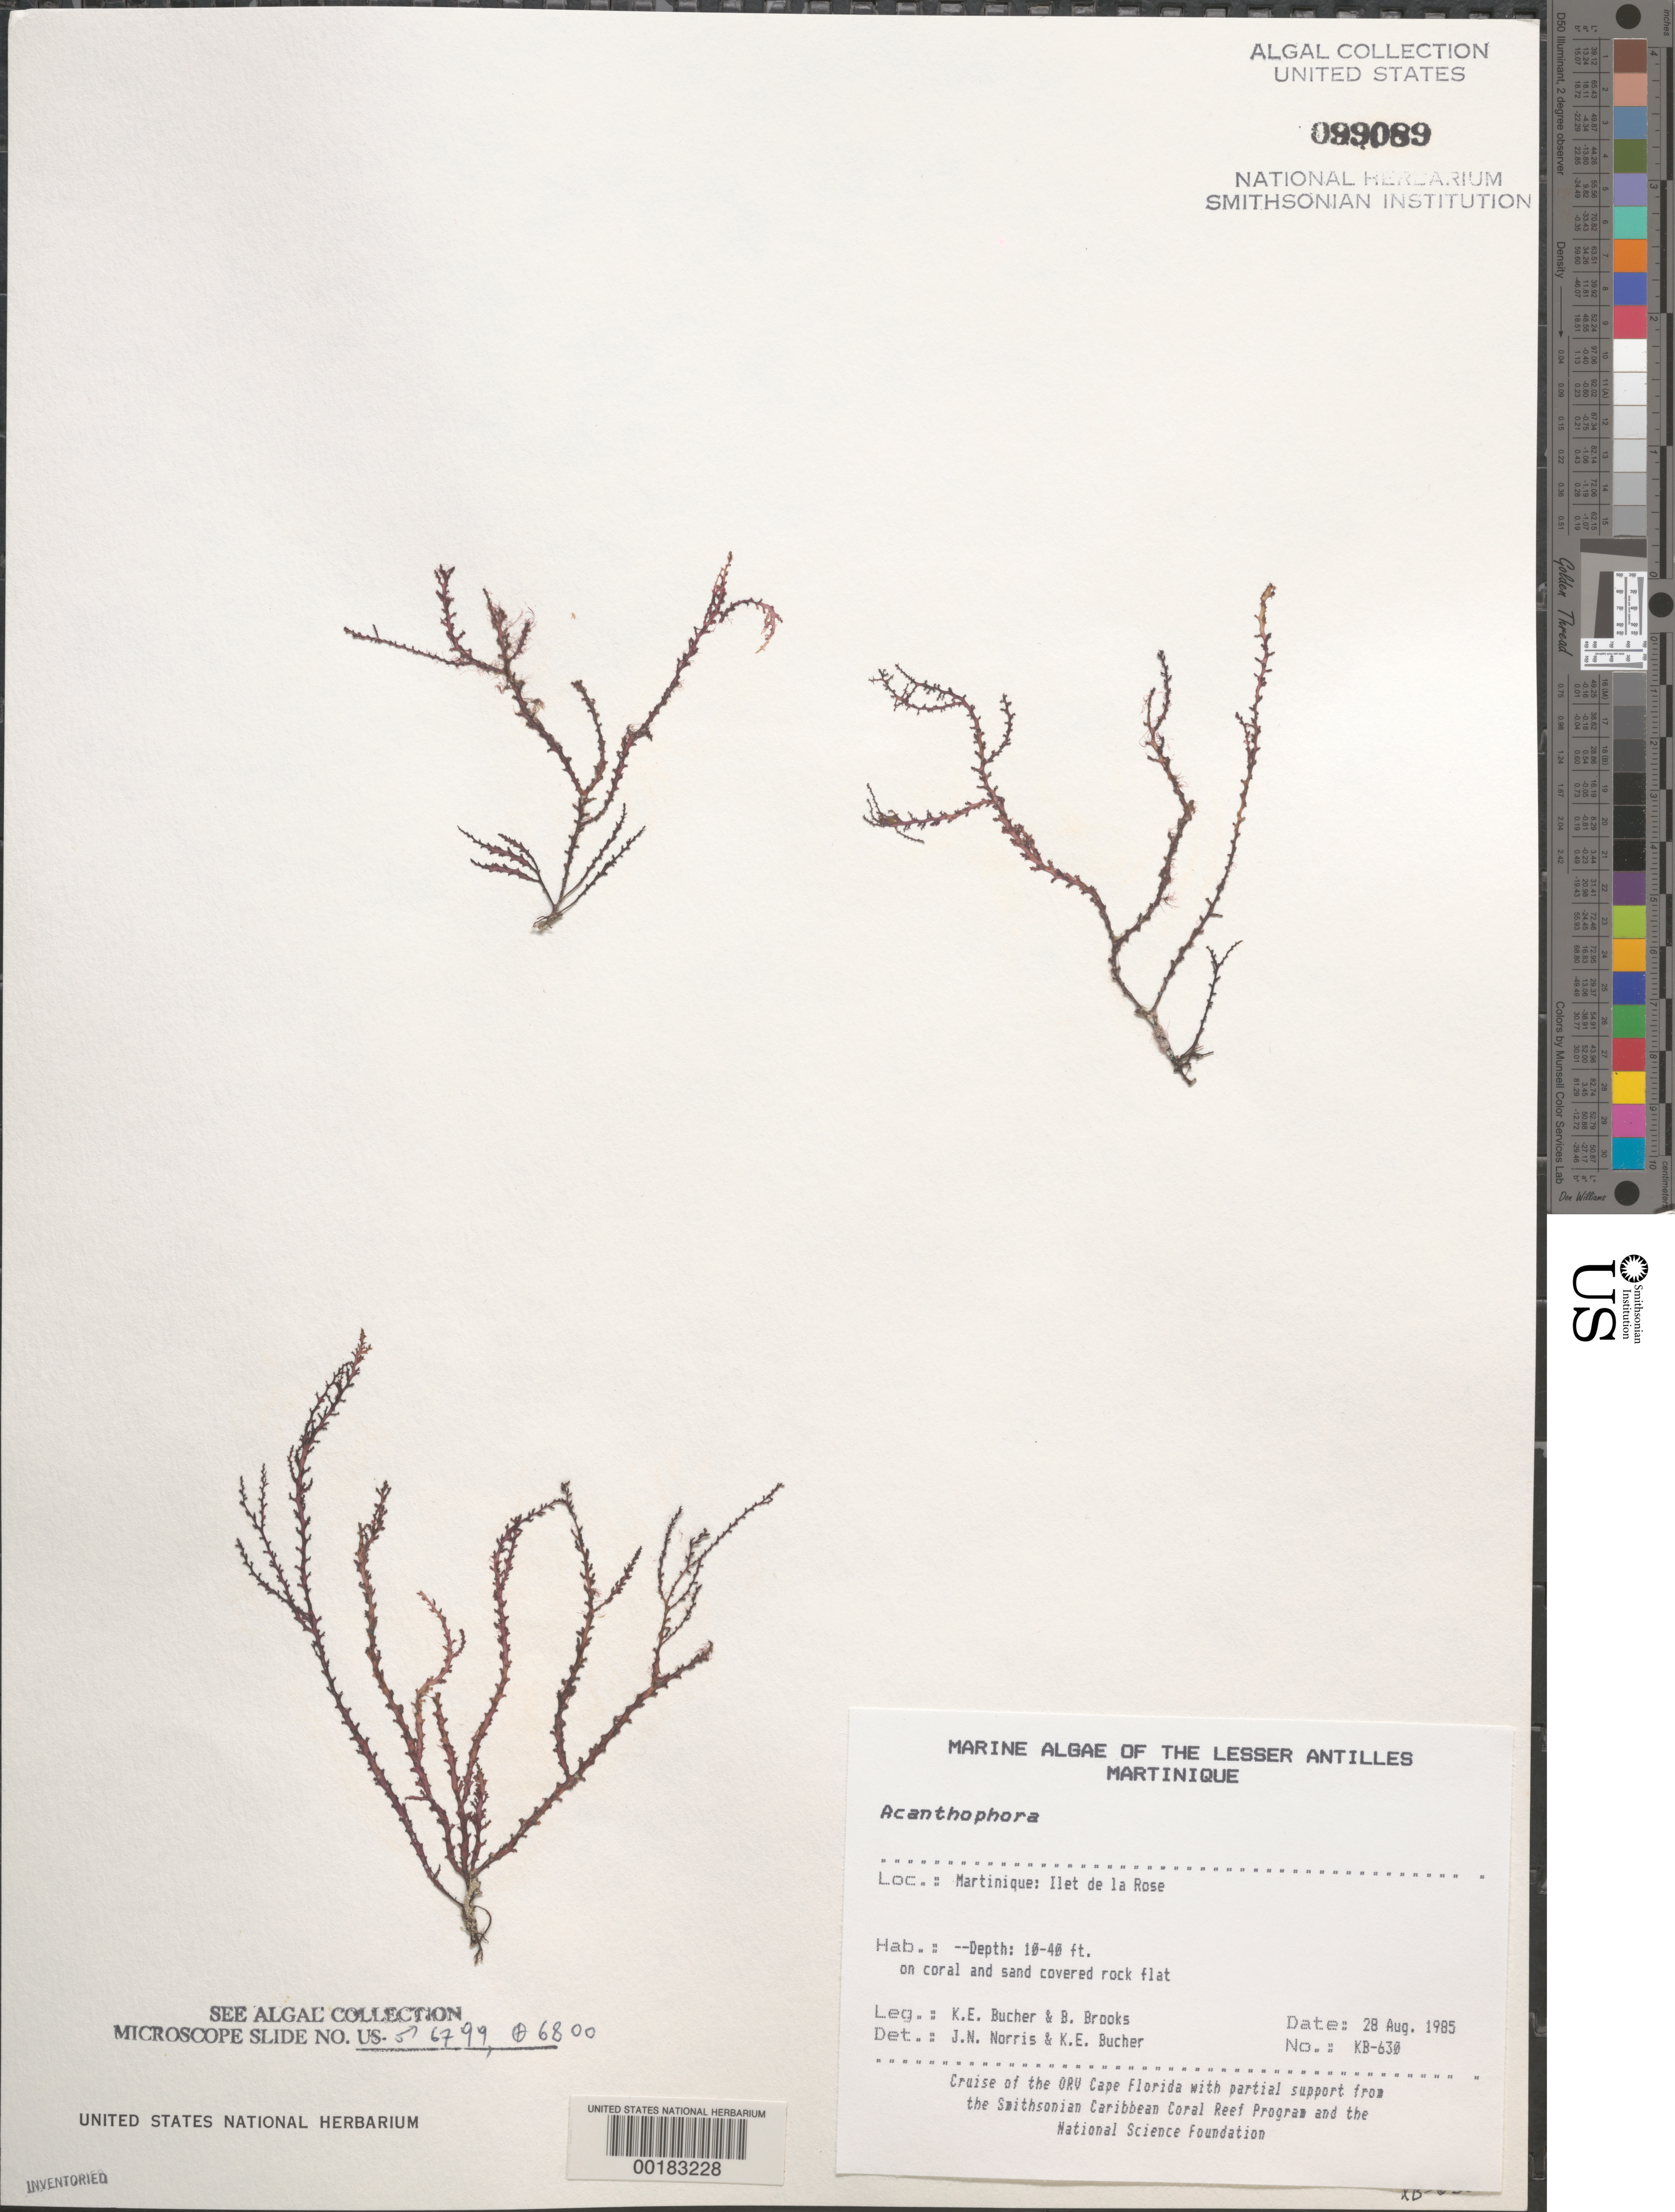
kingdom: Plantae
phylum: Rhodophyta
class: Florideophyceae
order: Ceramiales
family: Rhodomelaceae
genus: Acanthophora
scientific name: Acanthophora sp.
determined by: Norris, J. N.; Bucher, K. E.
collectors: K. E. Bucher & B. Brooks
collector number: KB-630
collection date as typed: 28 Aug 1985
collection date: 1985-08-28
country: Martinique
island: Ilet de La Rose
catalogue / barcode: US 99089